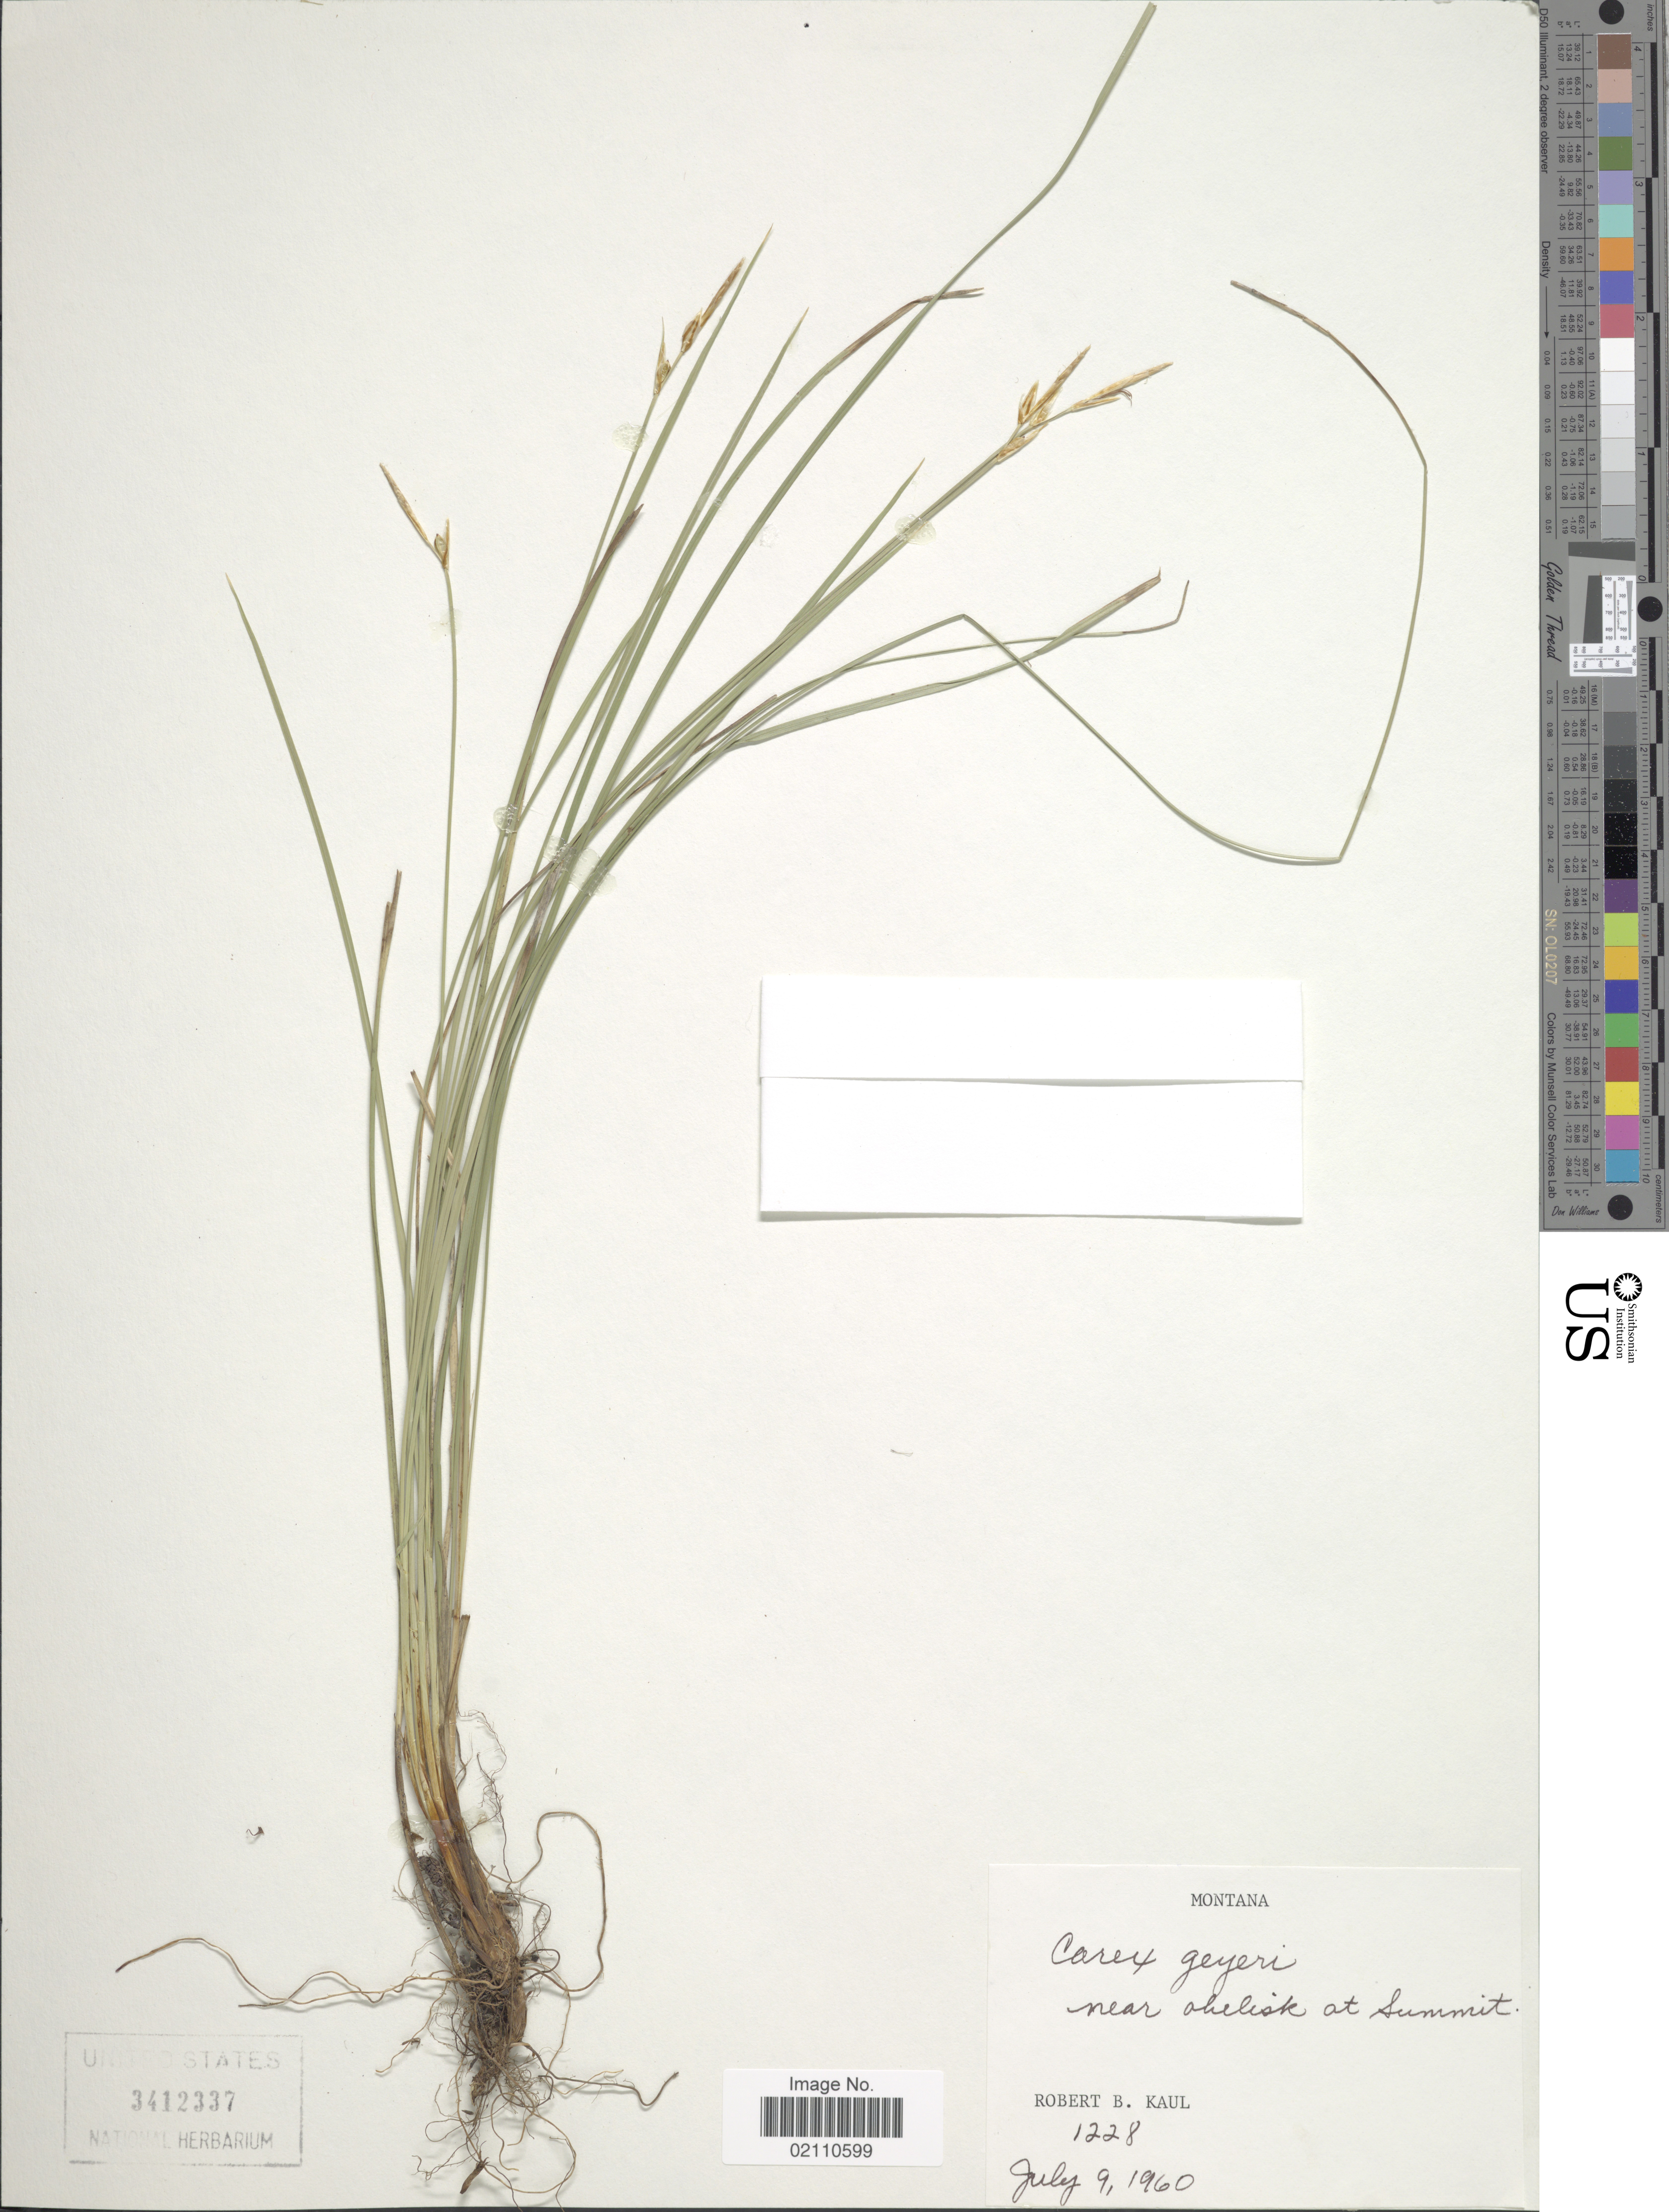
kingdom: Plantae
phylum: Tracheophyta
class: Liliopsida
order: Poales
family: Cyperaceae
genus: Carex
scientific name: Carex geyeri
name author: Boott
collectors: R. Kaul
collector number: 1228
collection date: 1960-07-09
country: United States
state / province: Montana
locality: Near Obelisk at Summit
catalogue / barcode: US 3412337